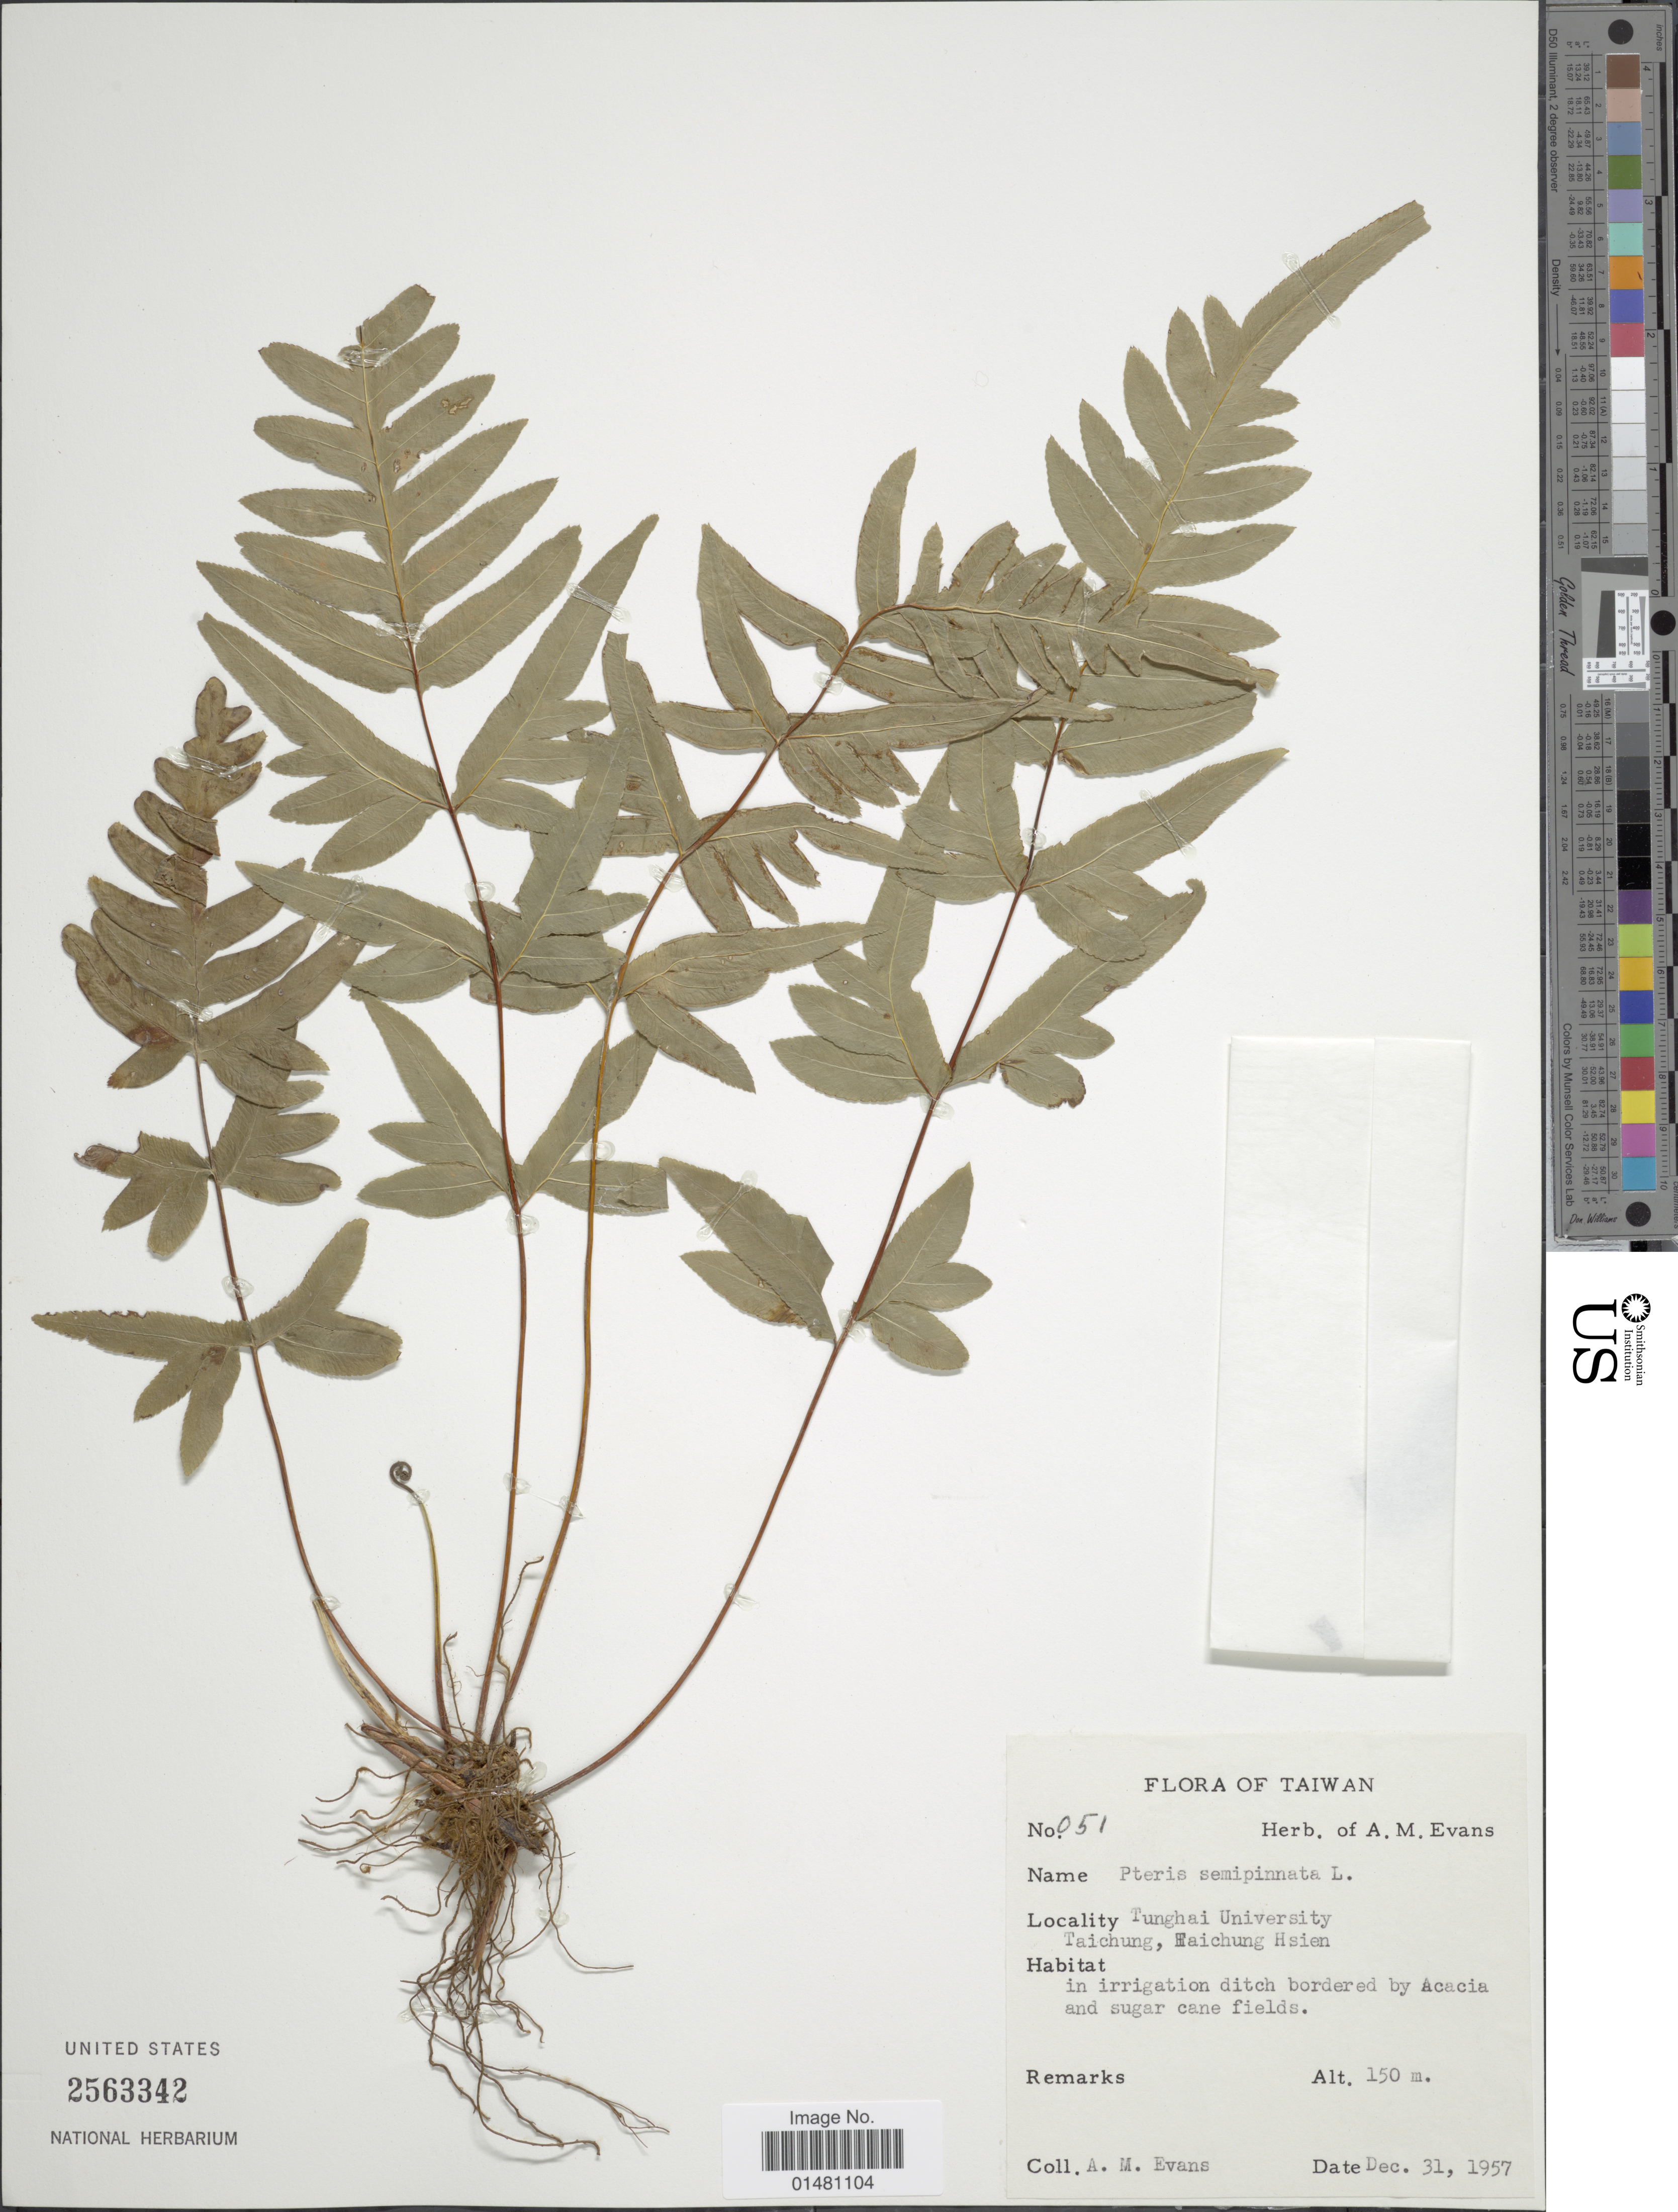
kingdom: Plantae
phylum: Tracheophyta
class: Polypodiopsida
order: Polypodiales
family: Pteridaceae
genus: Pteris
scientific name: Pteris scabripes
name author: Wall.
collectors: A. M. Evans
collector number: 051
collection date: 1957-12-31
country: Taiwan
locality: Tunghai University Taichung, Haichung [interpreted] Hsien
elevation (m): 150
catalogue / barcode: US 2563342